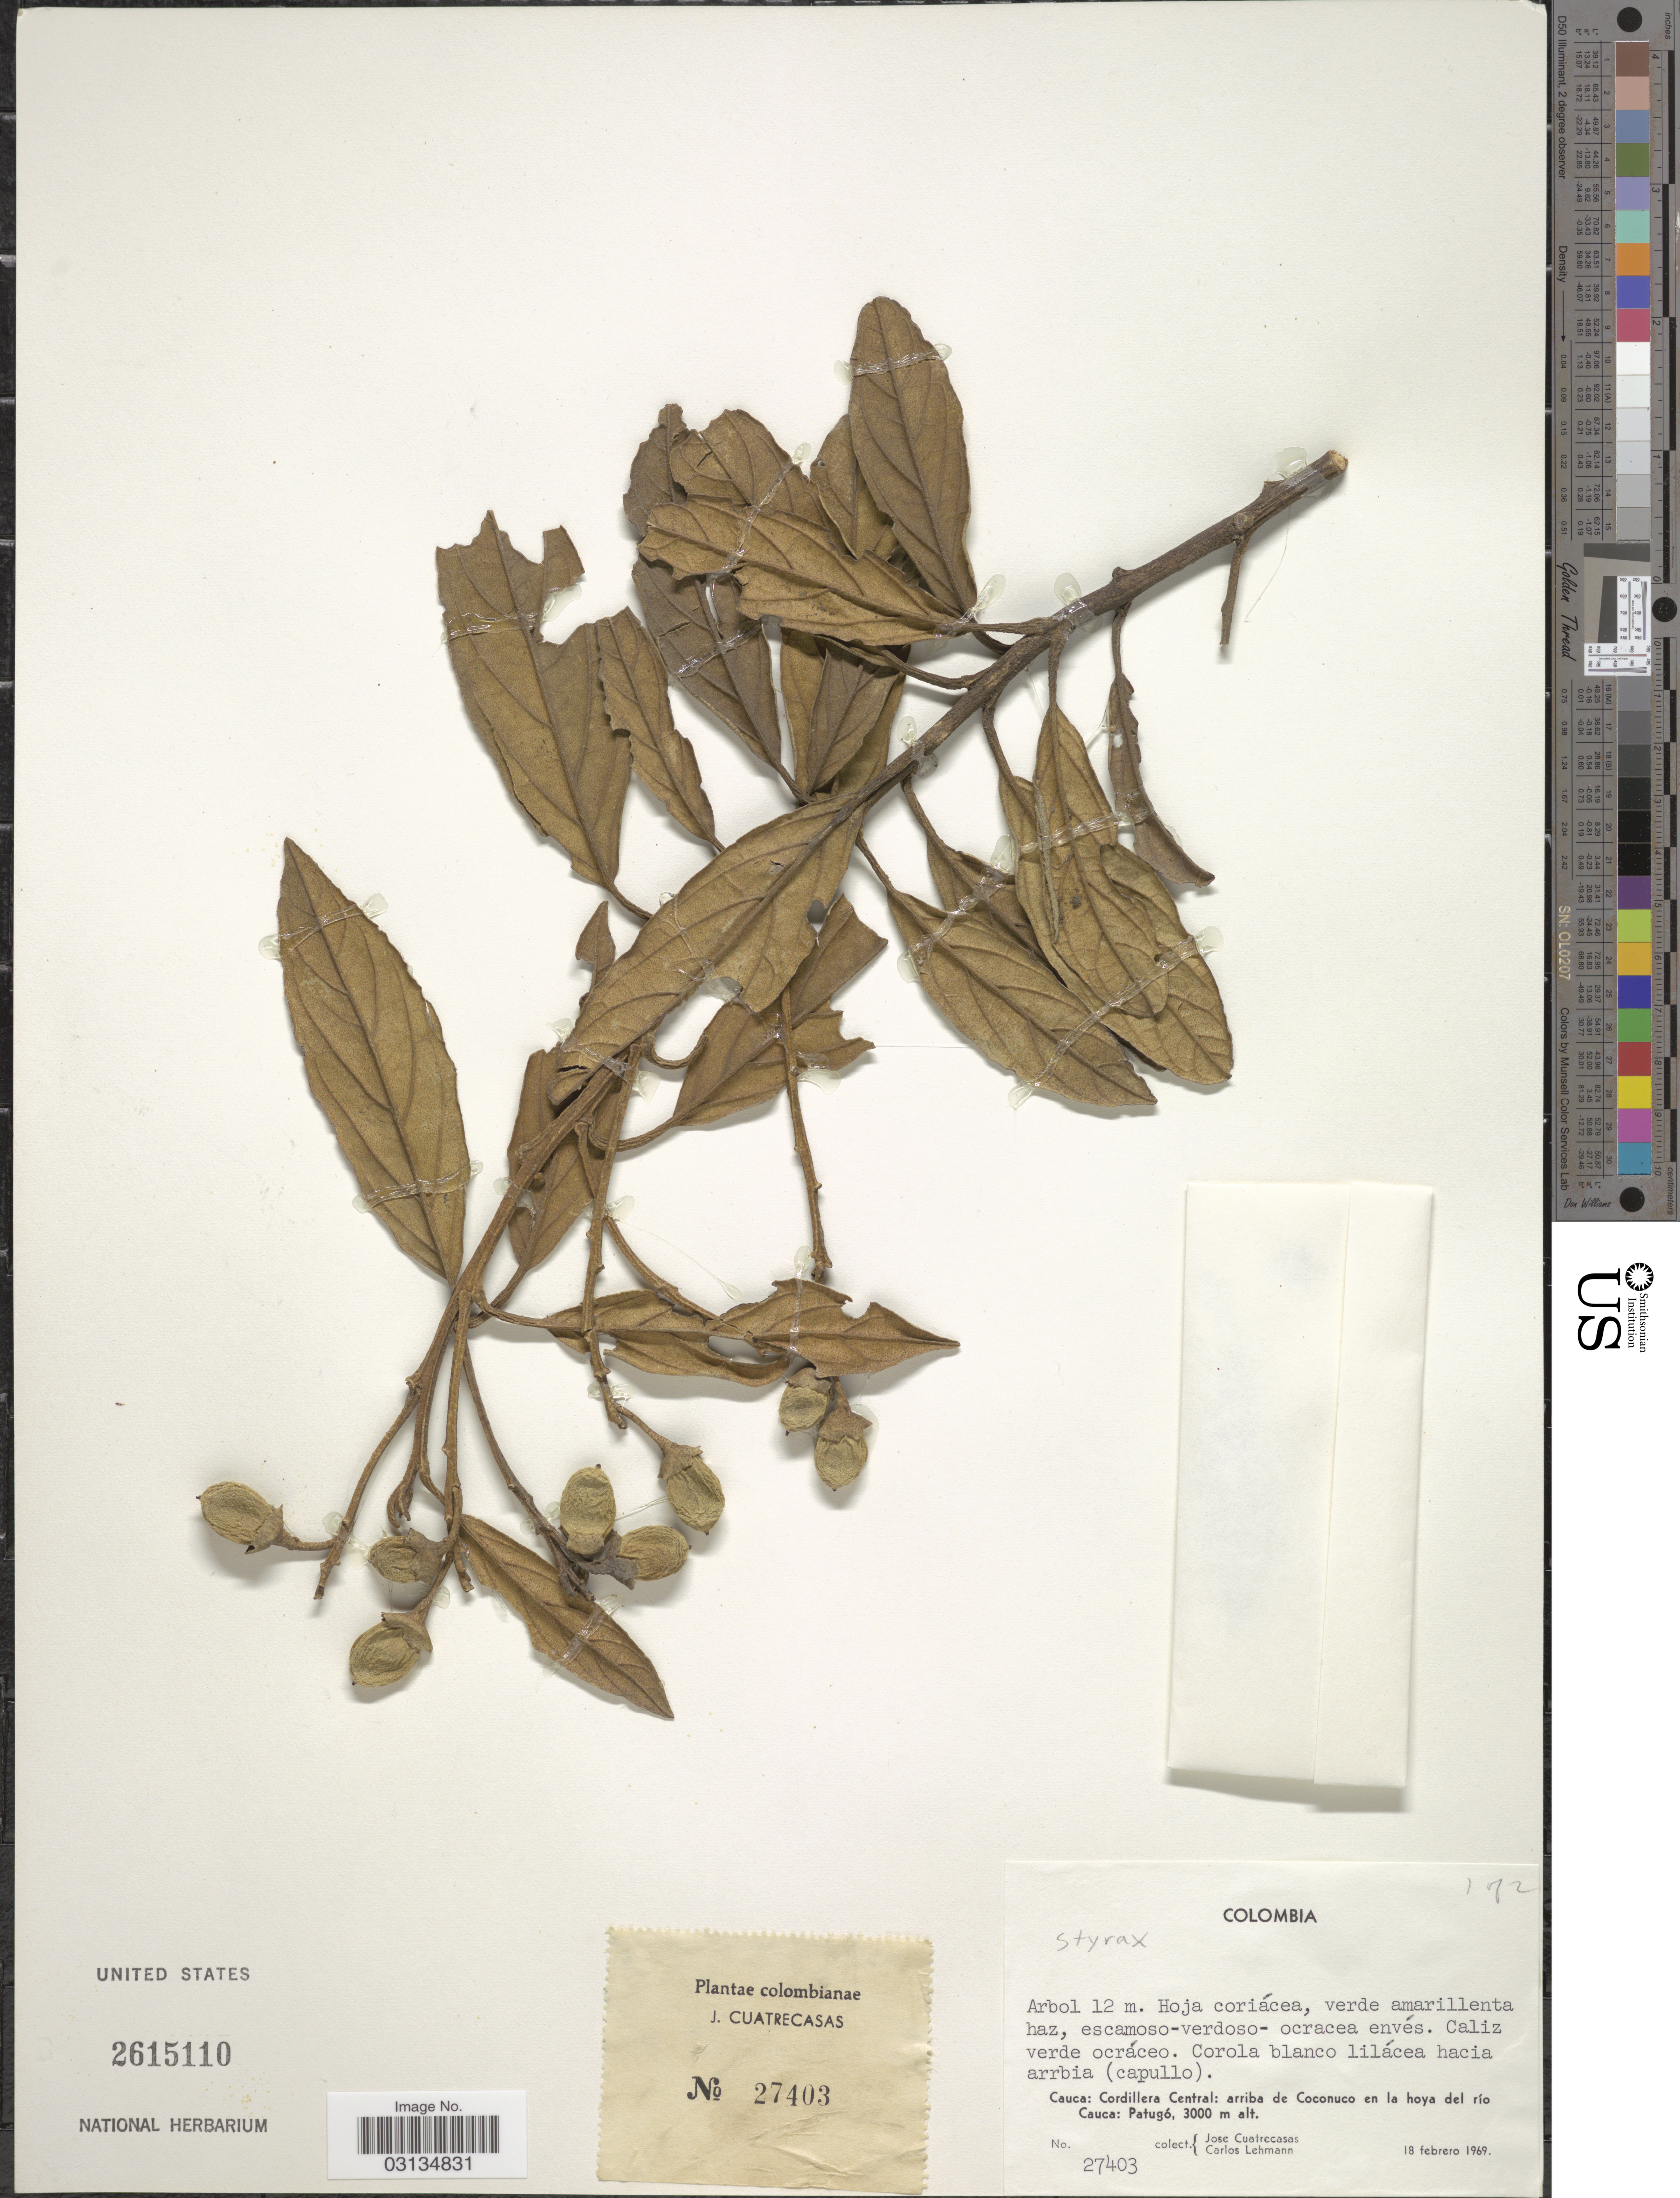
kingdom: Plantae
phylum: Tracheophyta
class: Magnoliopsida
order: Ericales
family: Styracaceae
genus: Styrax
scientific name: Styrax sp.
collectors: J. Cuatrecasas & C. Lehmann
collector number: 27403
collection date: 1969-02-18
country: Colombia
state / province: Cauca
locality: Cordillera Central: arriba de Coconuco en la hoya del río Cauca: Patugó.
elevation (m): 3000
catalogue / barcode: US 2615110